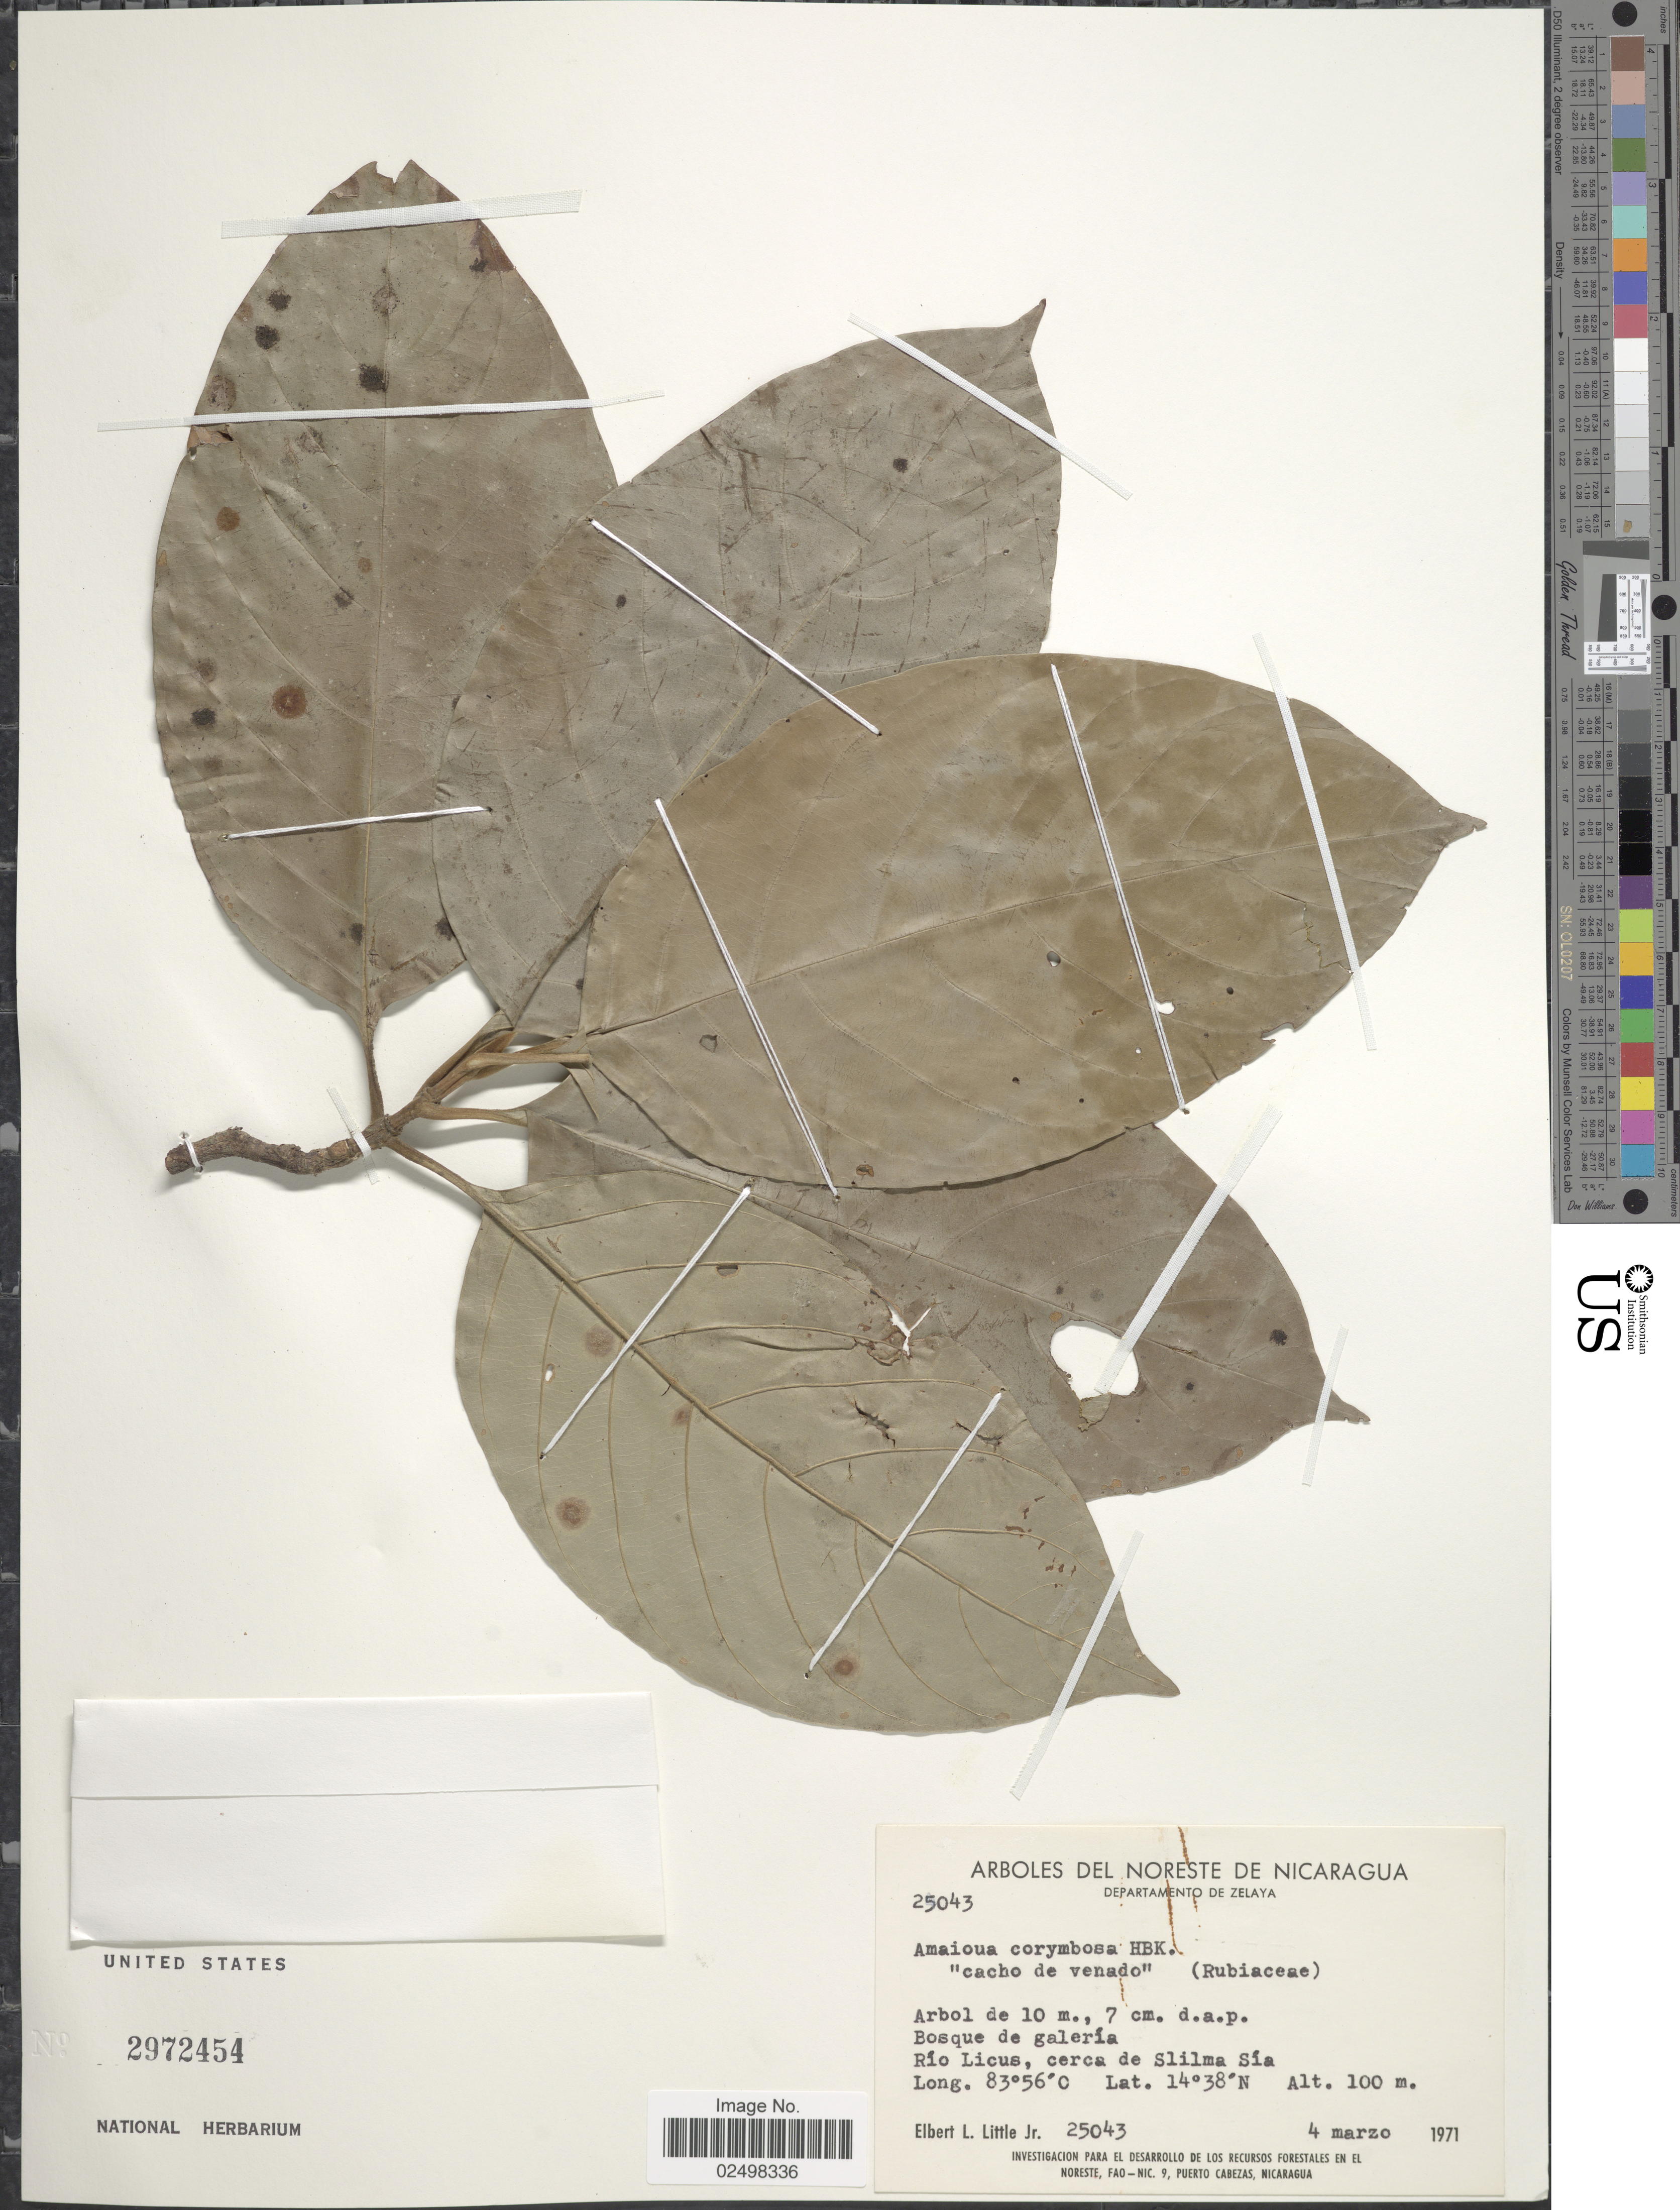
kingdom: Plantae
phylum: Tracheophyta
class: Magnoliopsida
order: Gentianales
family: Rubiaceae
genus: Amaioua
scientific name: Amaioua corymbosa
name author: Kunth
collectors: E. L. Little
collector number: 25043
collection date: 1971-03-04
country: Nicaragua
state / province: Atlantico Norte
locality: Noreste de Nicaragua. Departamento de Zelaya. Rio Licus, cerca de Slilma Sia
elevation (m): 100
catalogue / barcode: US 2972454